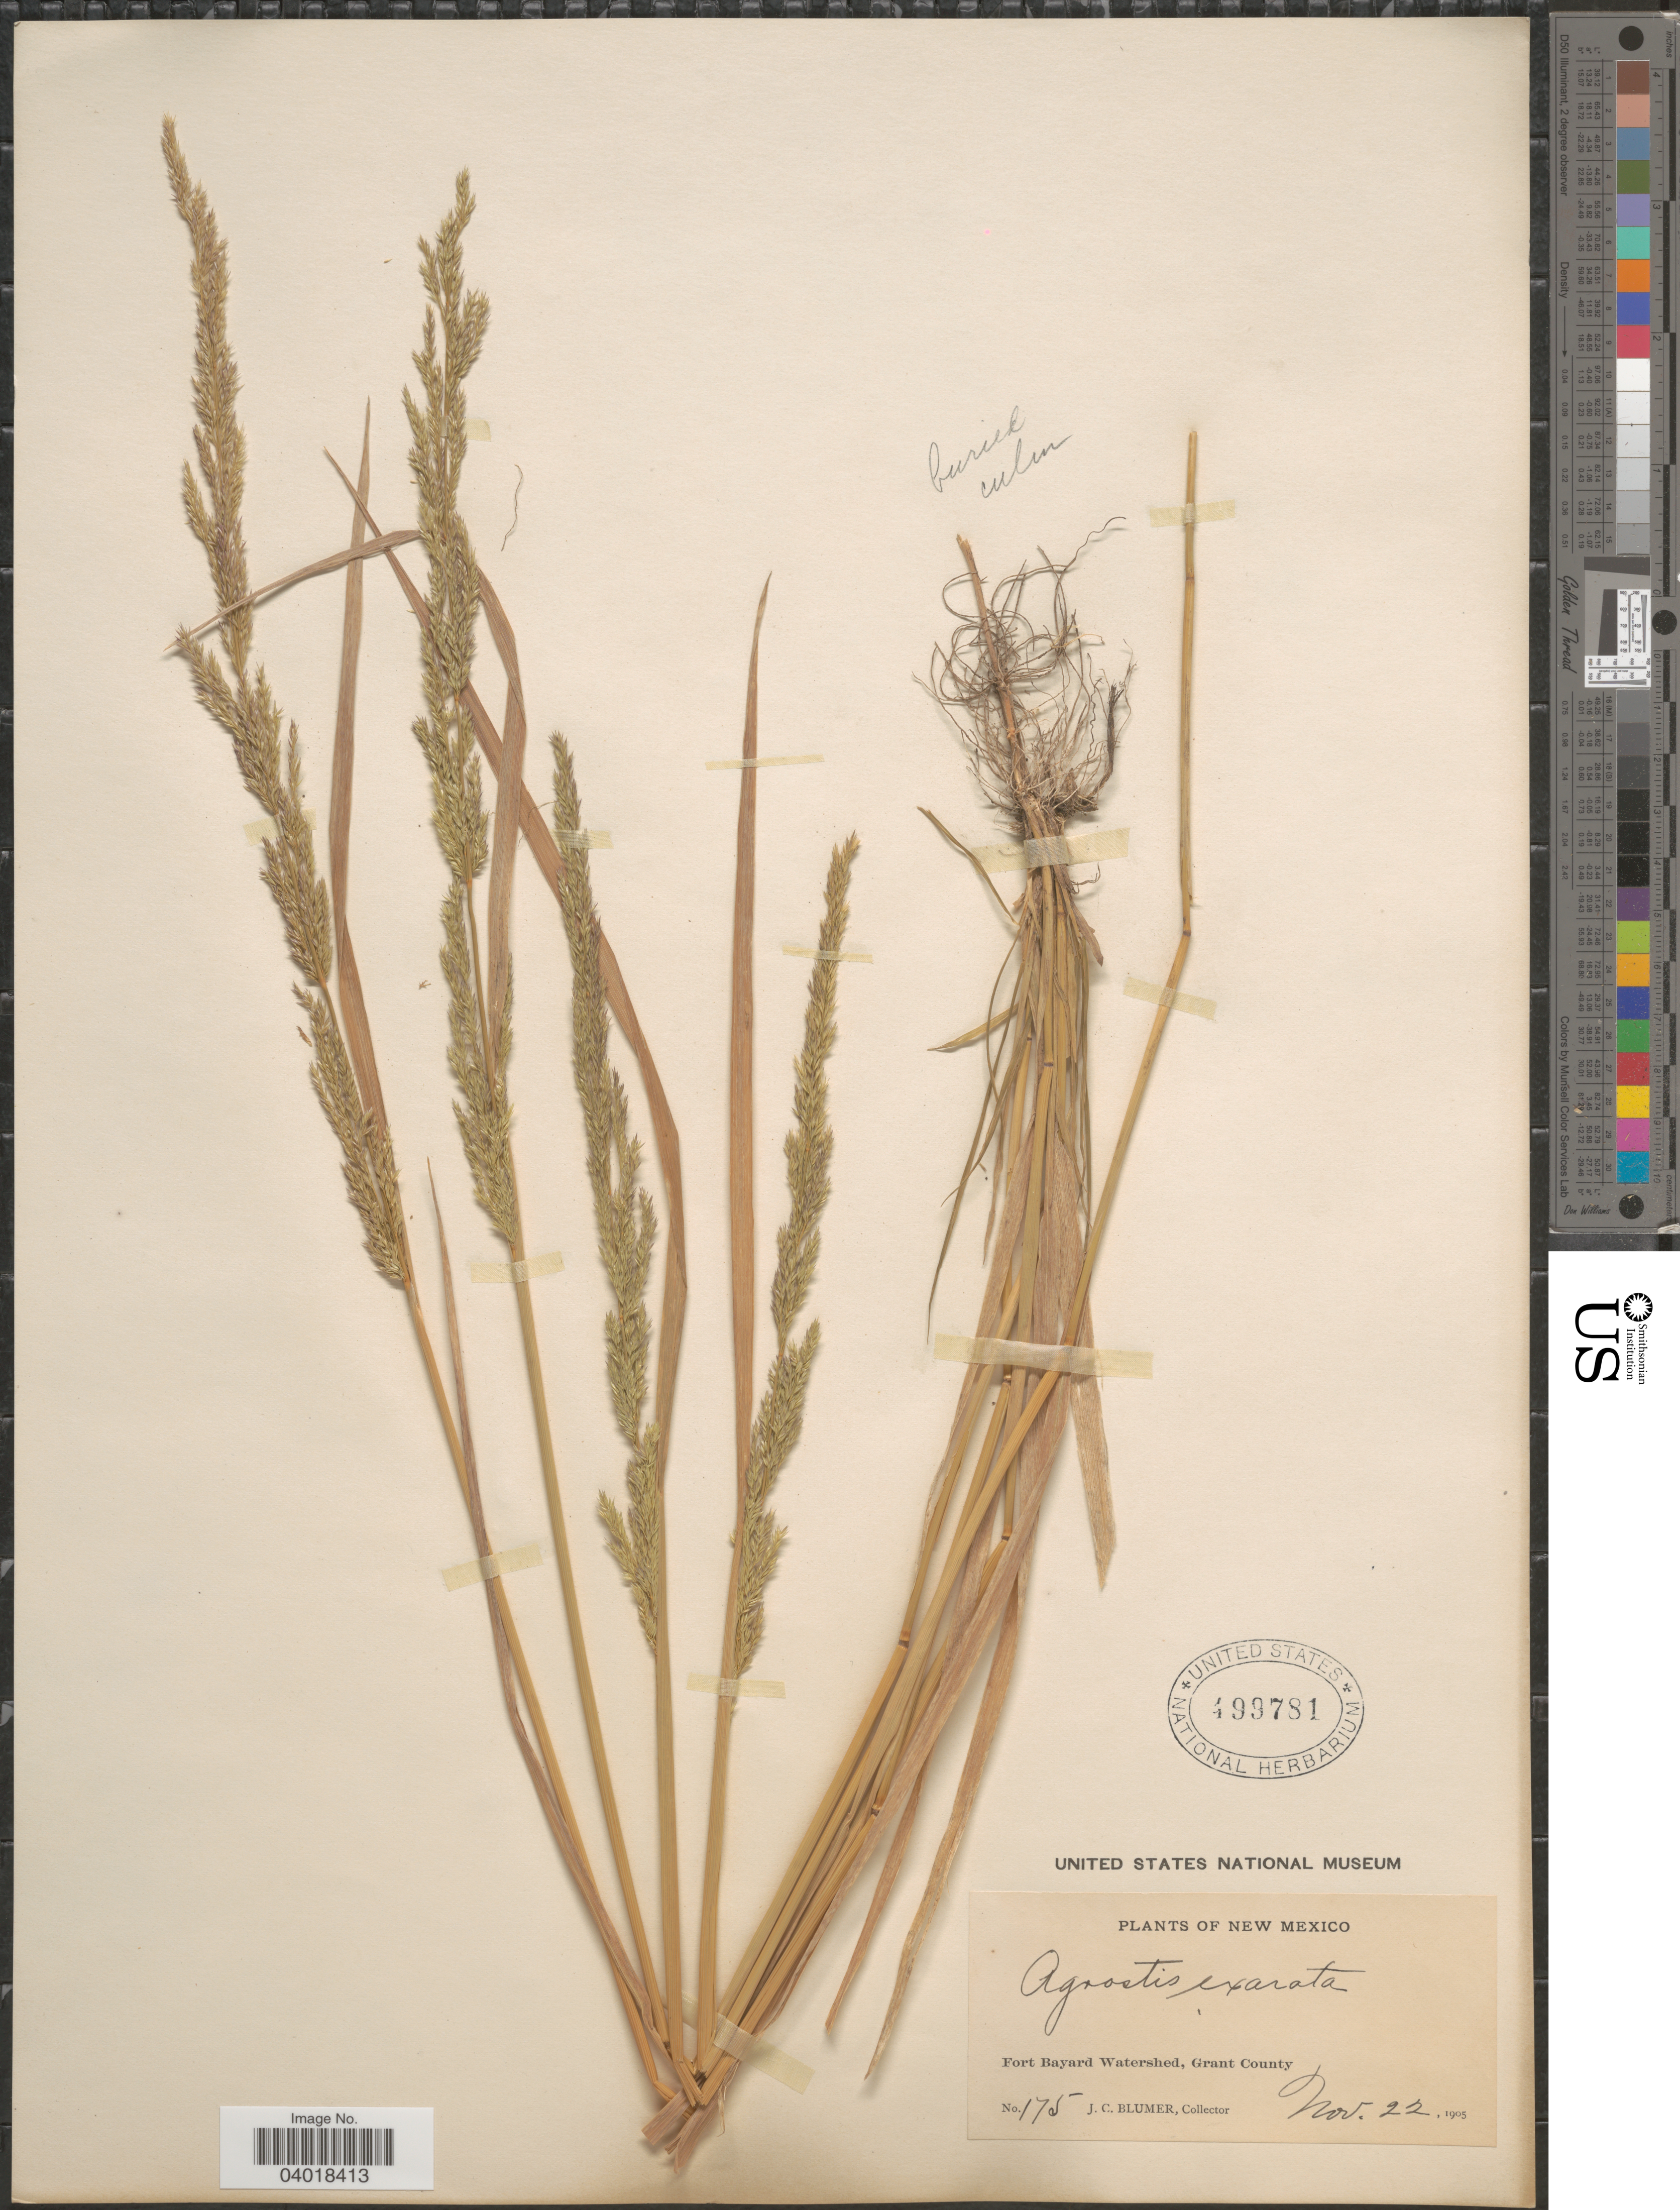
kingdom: Plantae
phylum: Tracheophyta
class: Liliopsida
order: Poales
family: Poaceae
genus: Agrostis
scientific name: Agrostis exarata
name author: Trin.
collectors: J. C. Blumer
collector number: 175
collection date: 1905-11-22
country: United States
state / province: New Mexico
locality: Fort Bayard Watershed, Grant County.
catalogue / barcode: US 499781